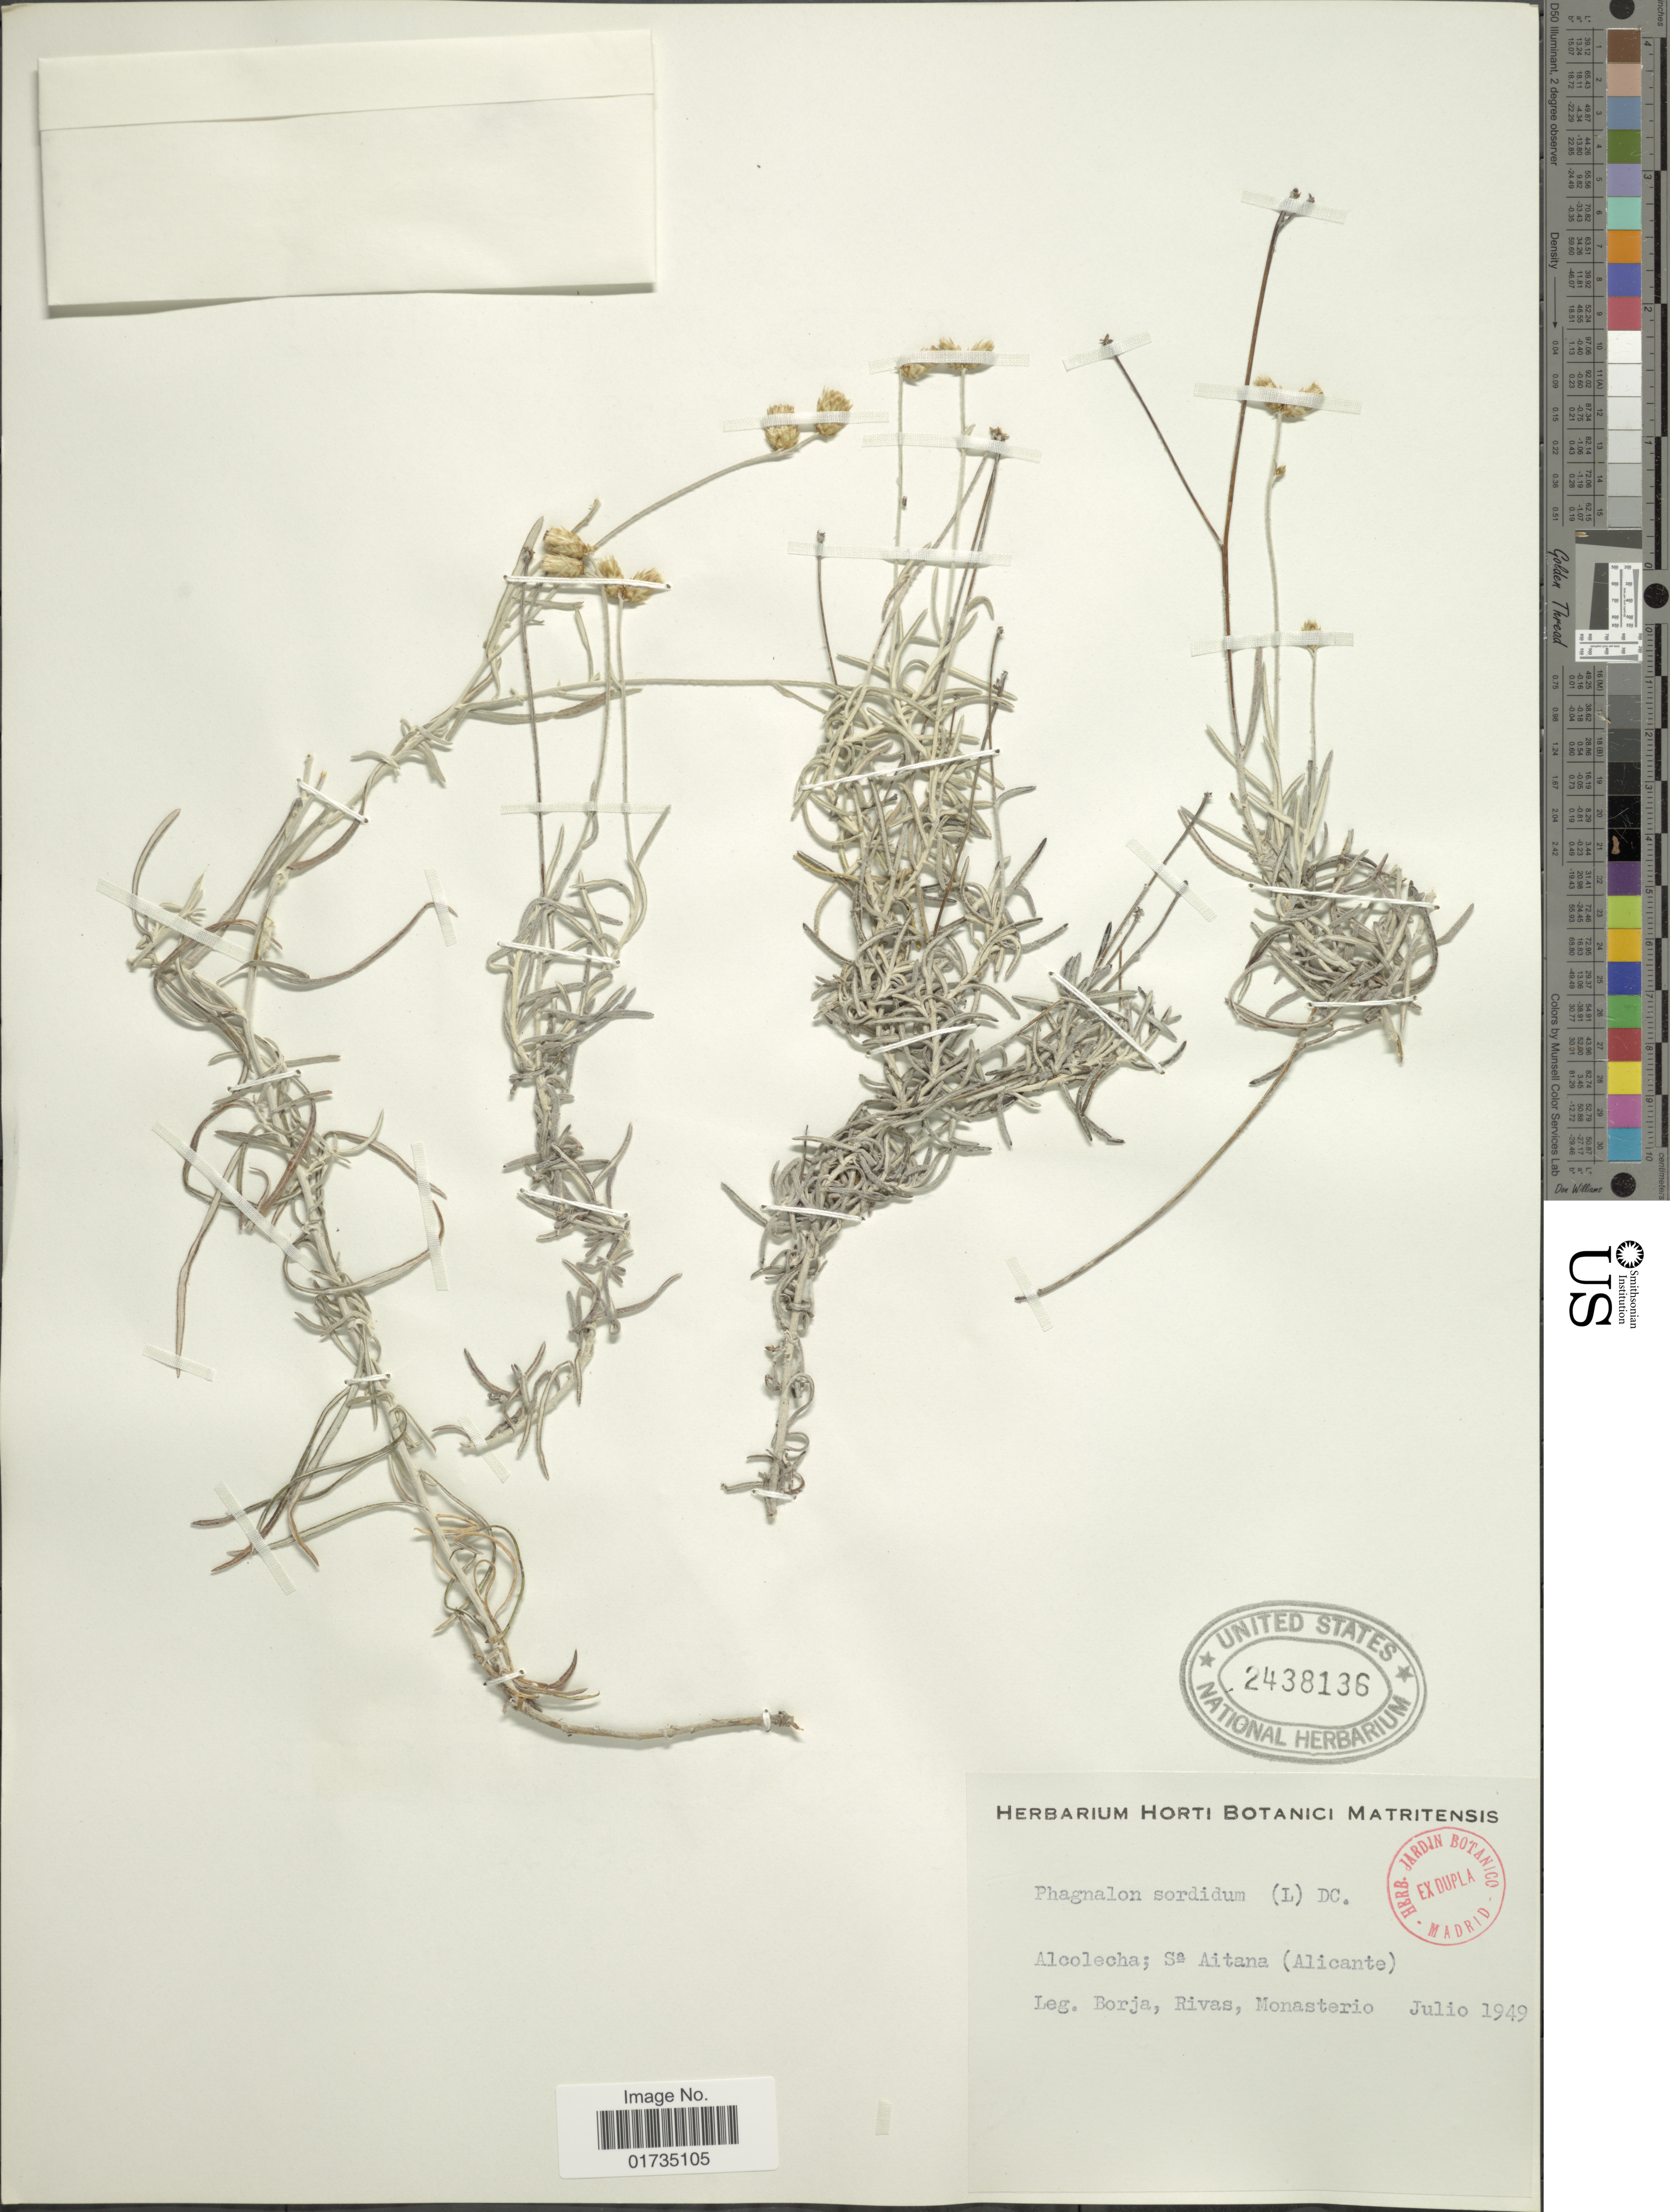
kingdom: Plantae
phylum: Tracheophyta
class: Magnoliopsida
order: Asterales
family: Asteraceae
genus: Phagnalon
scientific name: Phagnalon sordidum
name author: (L.) Rchb.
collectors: -. Borja, Rivas & M. Monasterio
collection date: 1949-07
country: Spain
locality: Alcolecha; Sa Aitana (Alicante)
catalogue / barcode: US 2438136